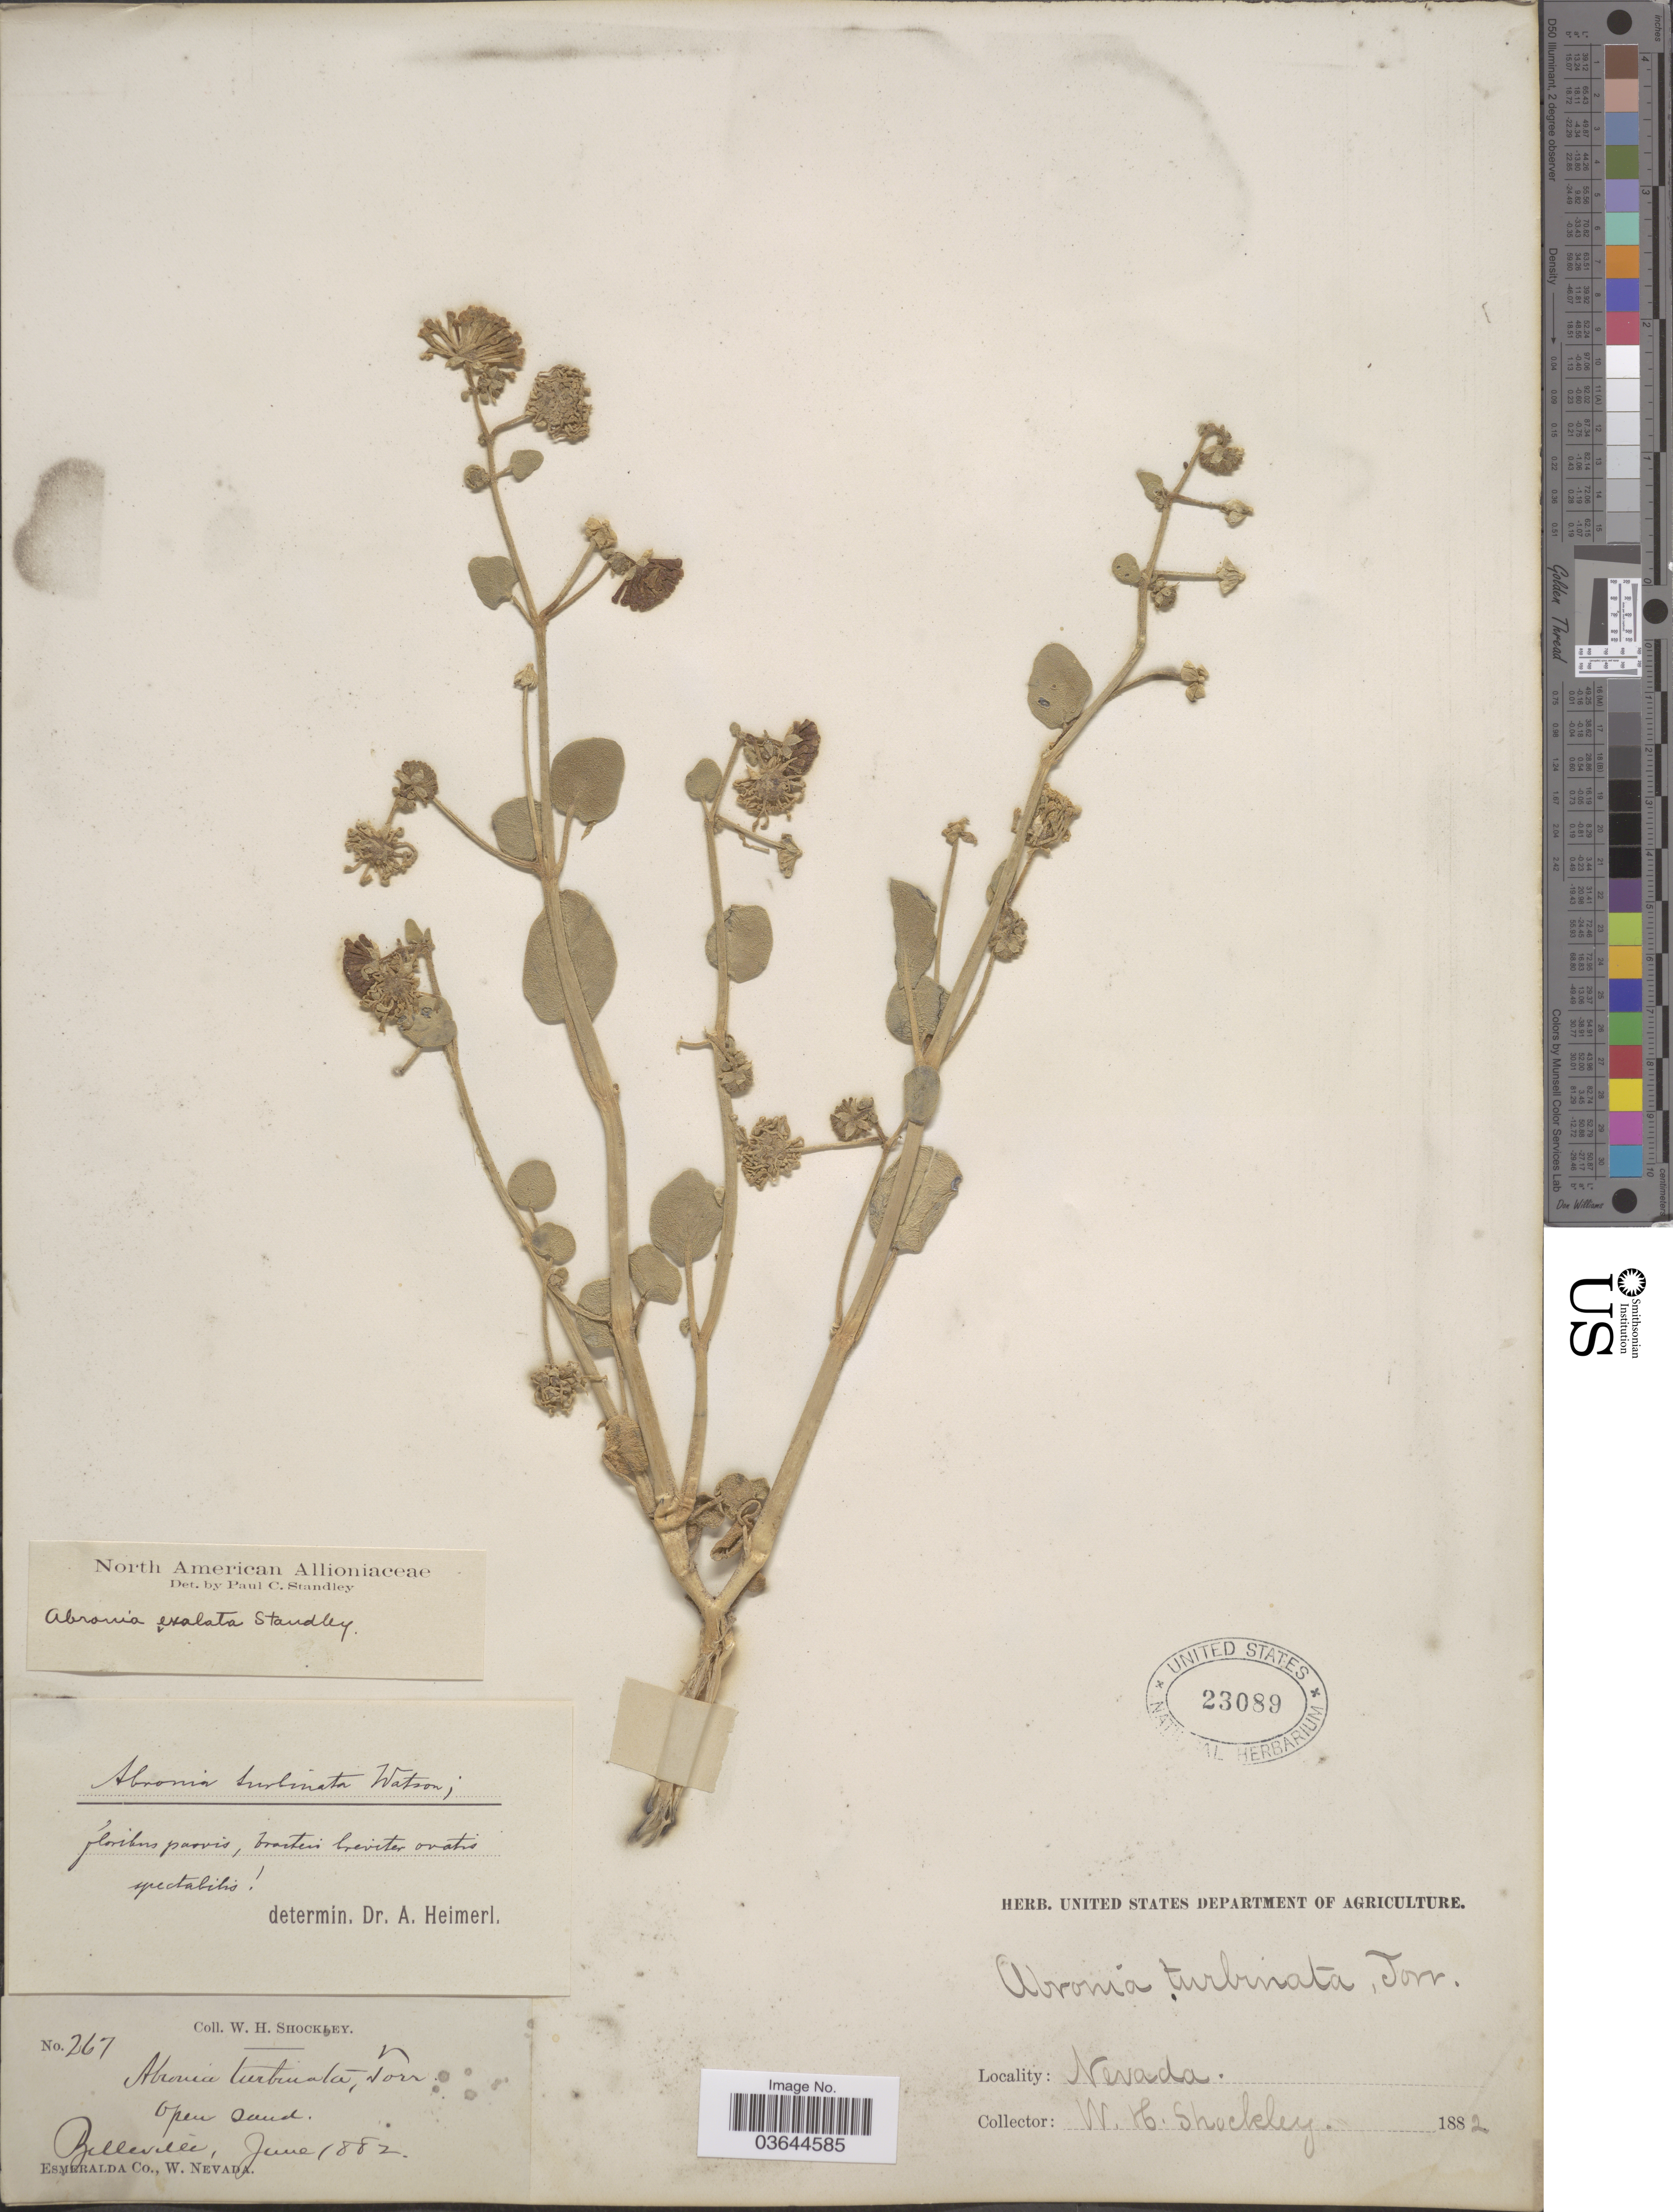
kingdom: Plantae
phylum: Tracheophyta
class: Magnoliopsida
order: Caryophyllales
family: Nyctaginaceae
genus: Abronia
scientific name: Abronia exalata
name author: Standl.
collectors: W. Shockley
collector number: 267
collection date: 1882-06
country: United States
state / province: Nevada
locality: Belleville, Esmeralda Co., W. Nevada.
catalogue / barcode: US 23089